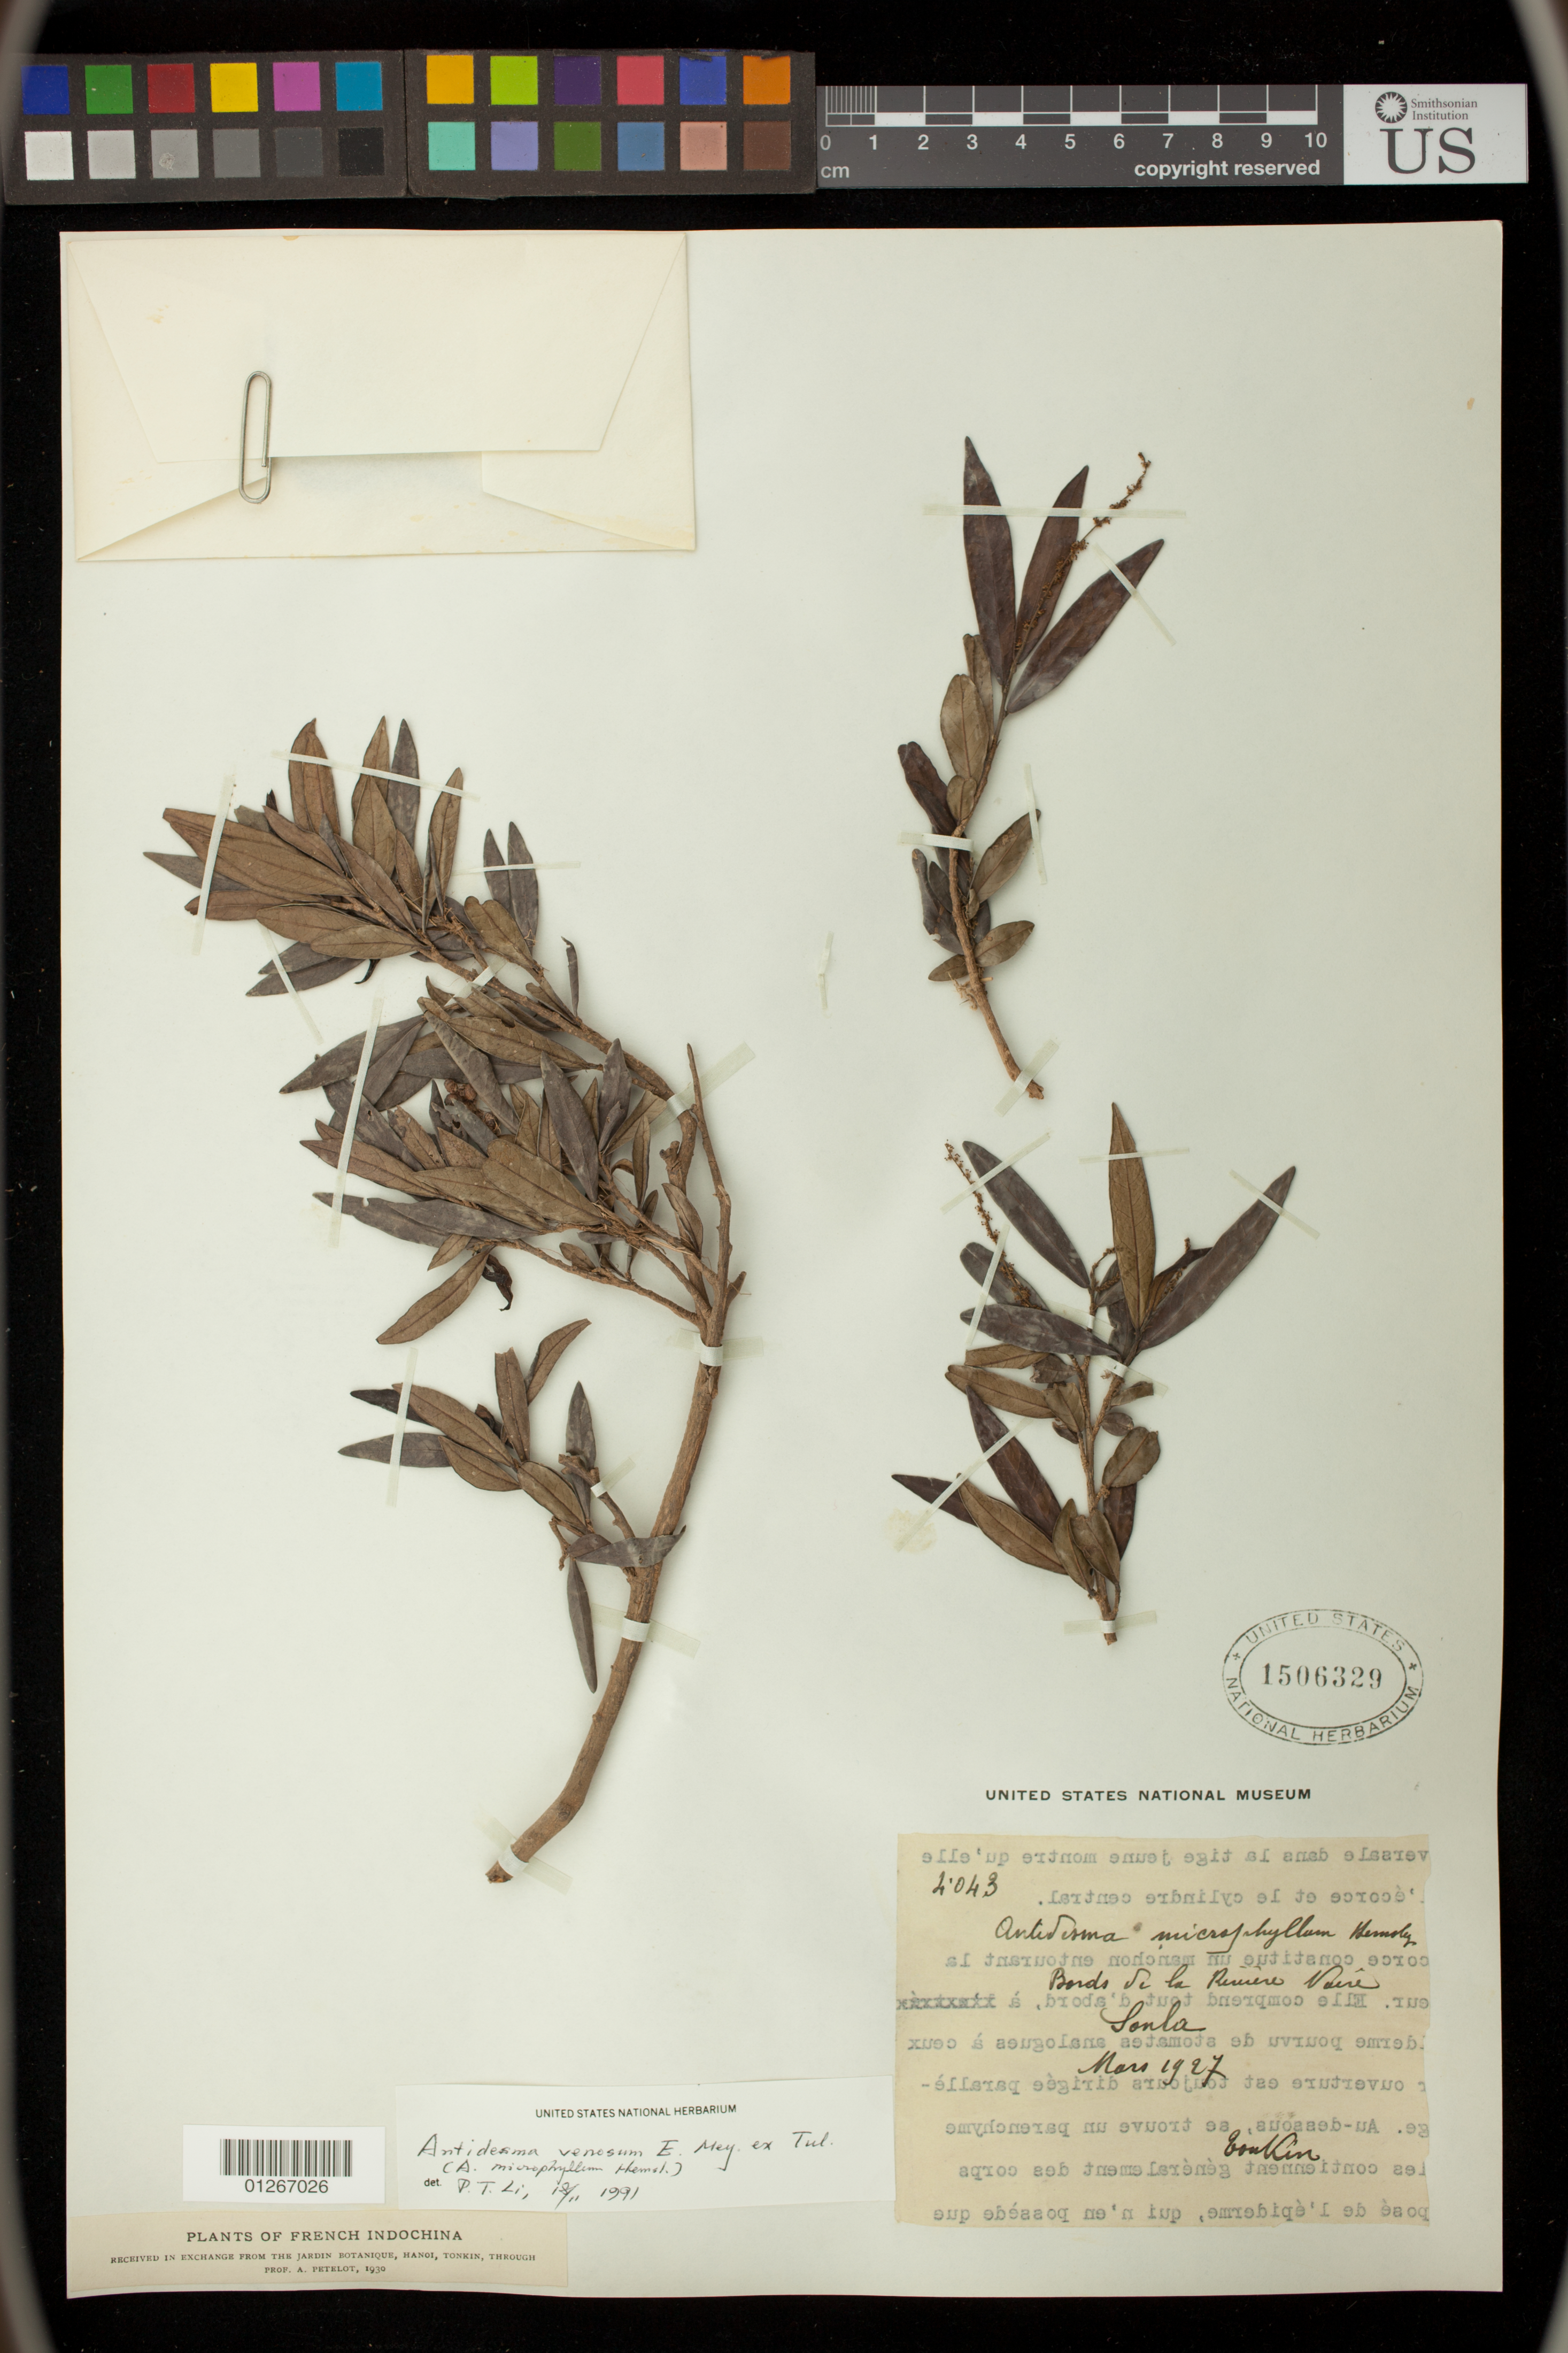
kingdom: Plantae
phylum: Tracheophyta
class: Magnoliopsida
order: Malpighiales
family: Phyllanthaceae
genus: Antidesma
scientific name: Antidesma montanum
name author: Blume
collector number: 4043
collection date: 1927-03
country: Vietnam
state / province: CN,VN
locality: Bords de la riviere noire, Sonla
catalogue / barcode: US 1506329